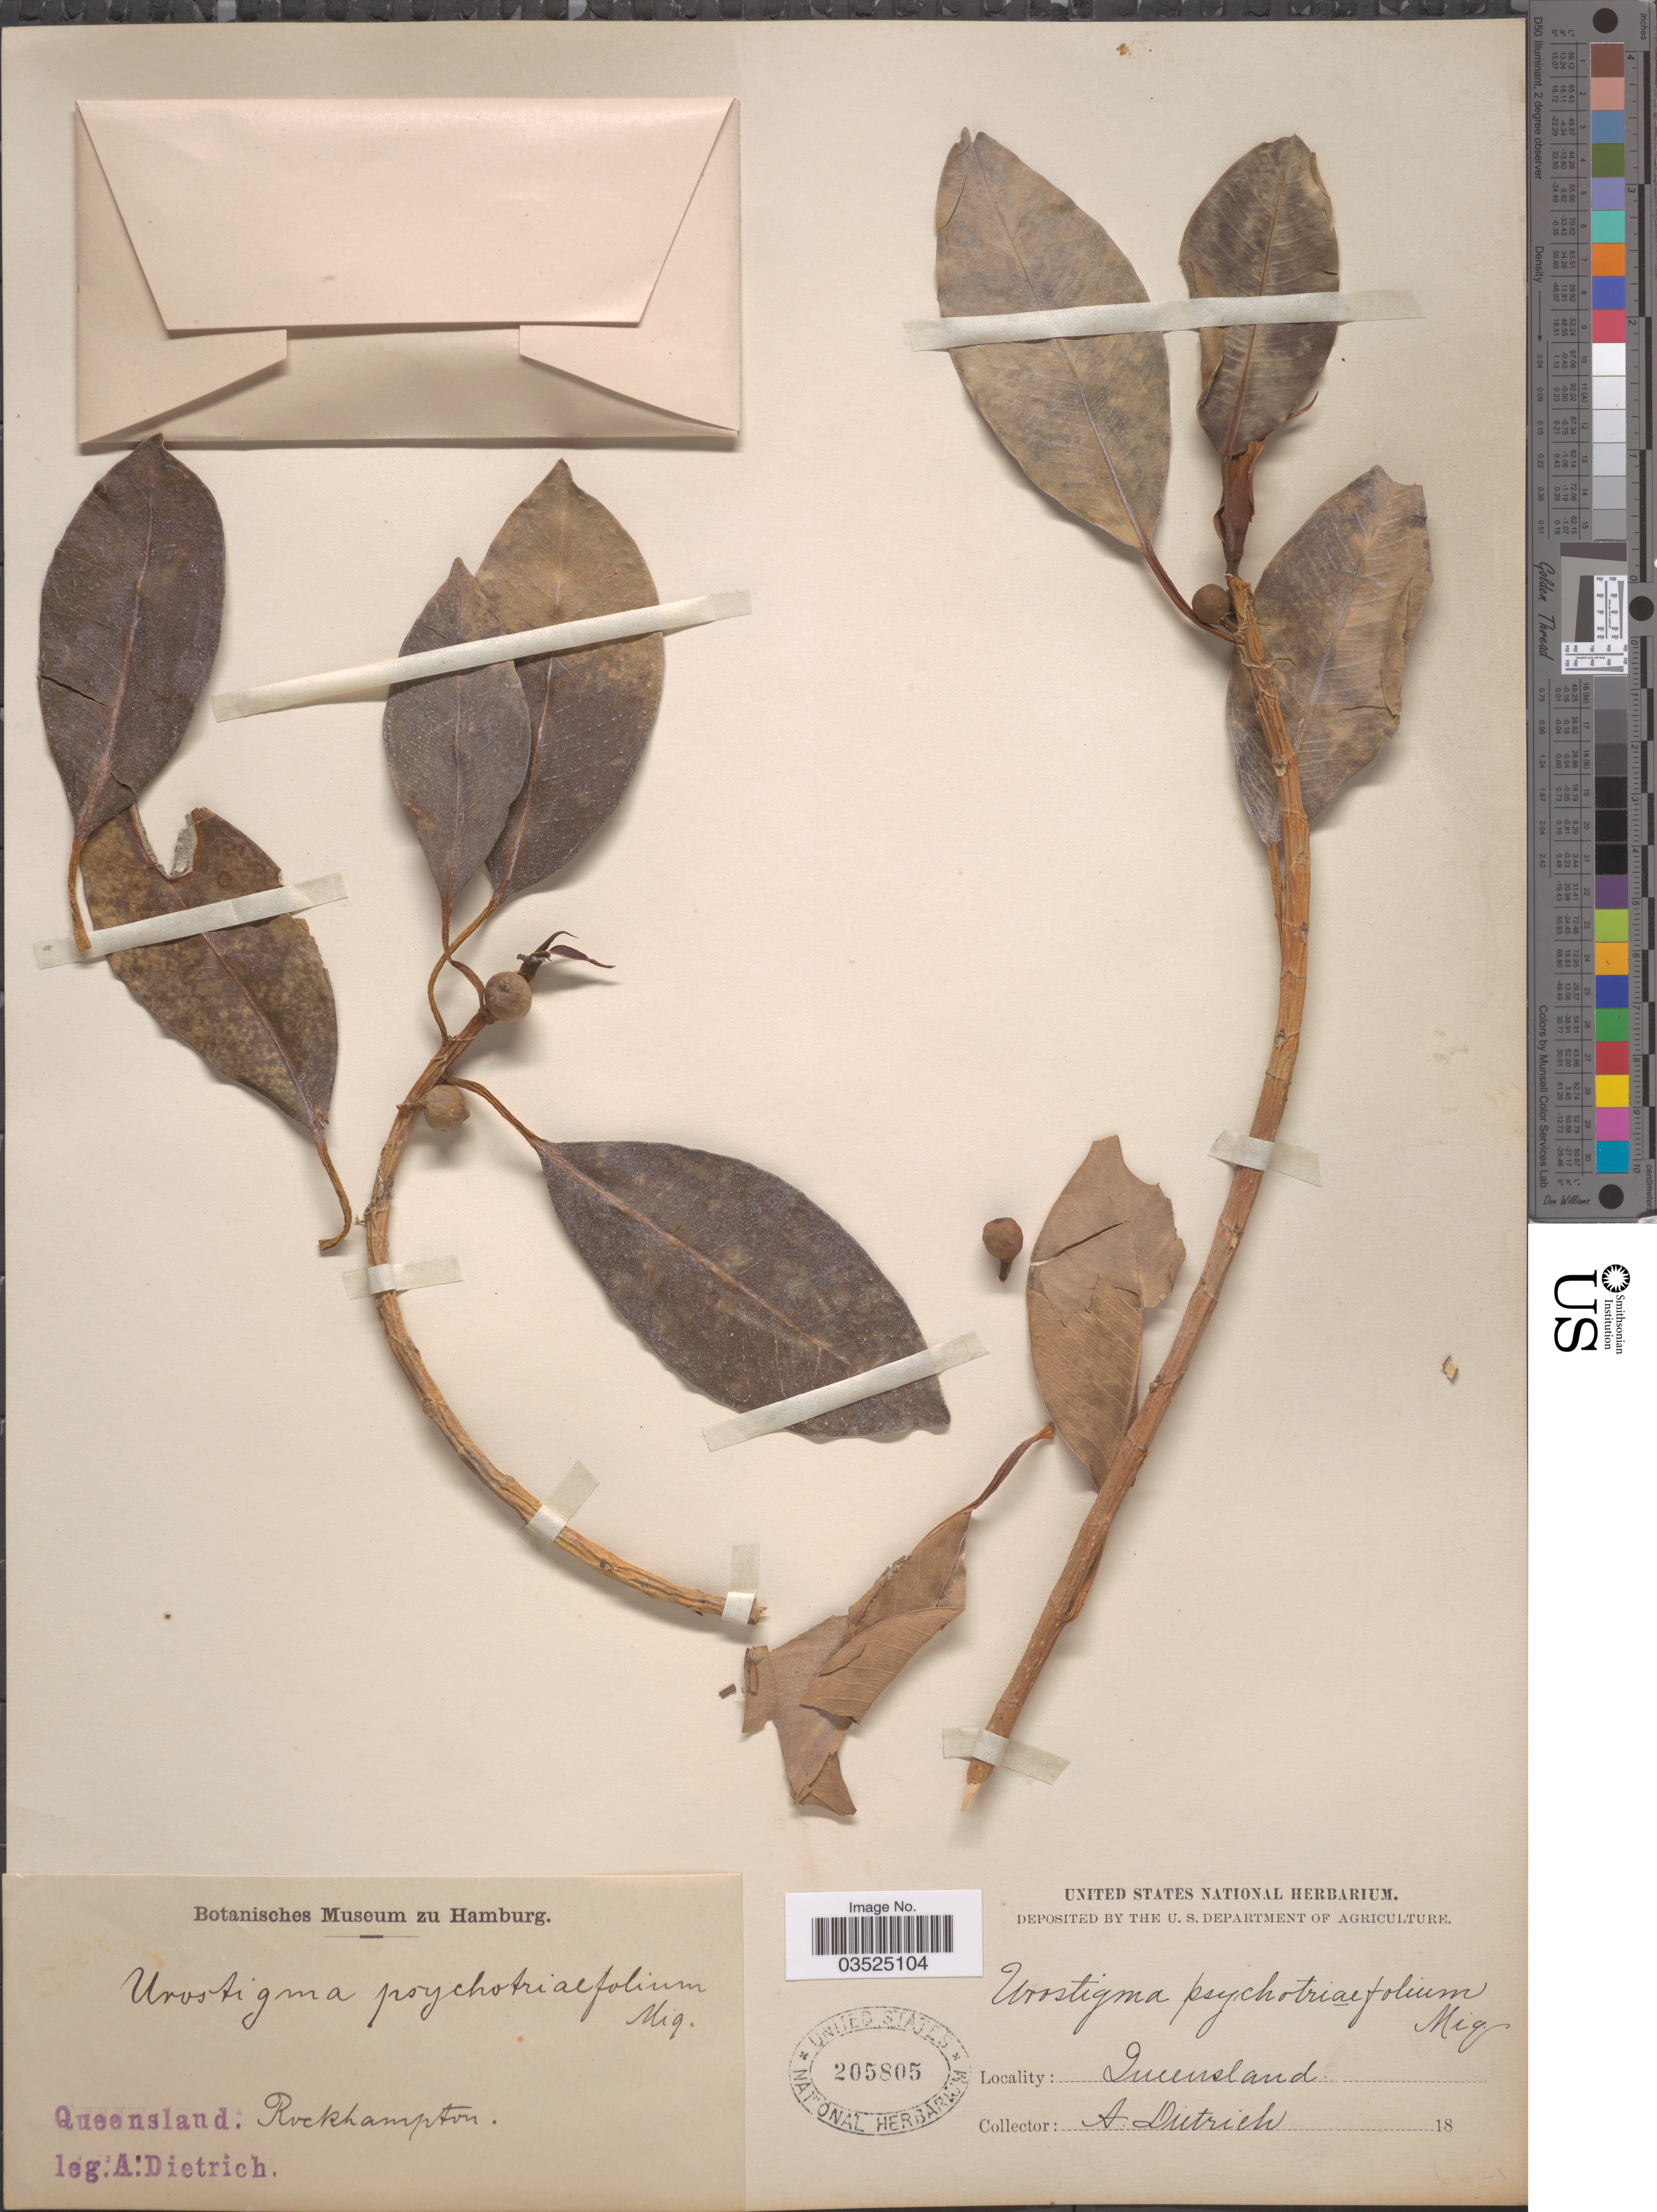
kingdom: Plantae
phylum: Tracheophyta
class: Magnoliopsida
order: Rosales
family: Moraceae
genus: Ficus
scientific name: Ficus psychotriifolia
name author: Miq.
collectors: A. G. Dietrich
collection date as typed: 18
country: Australia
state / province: Queensland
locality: Rockhampton.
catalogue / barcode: US 205805